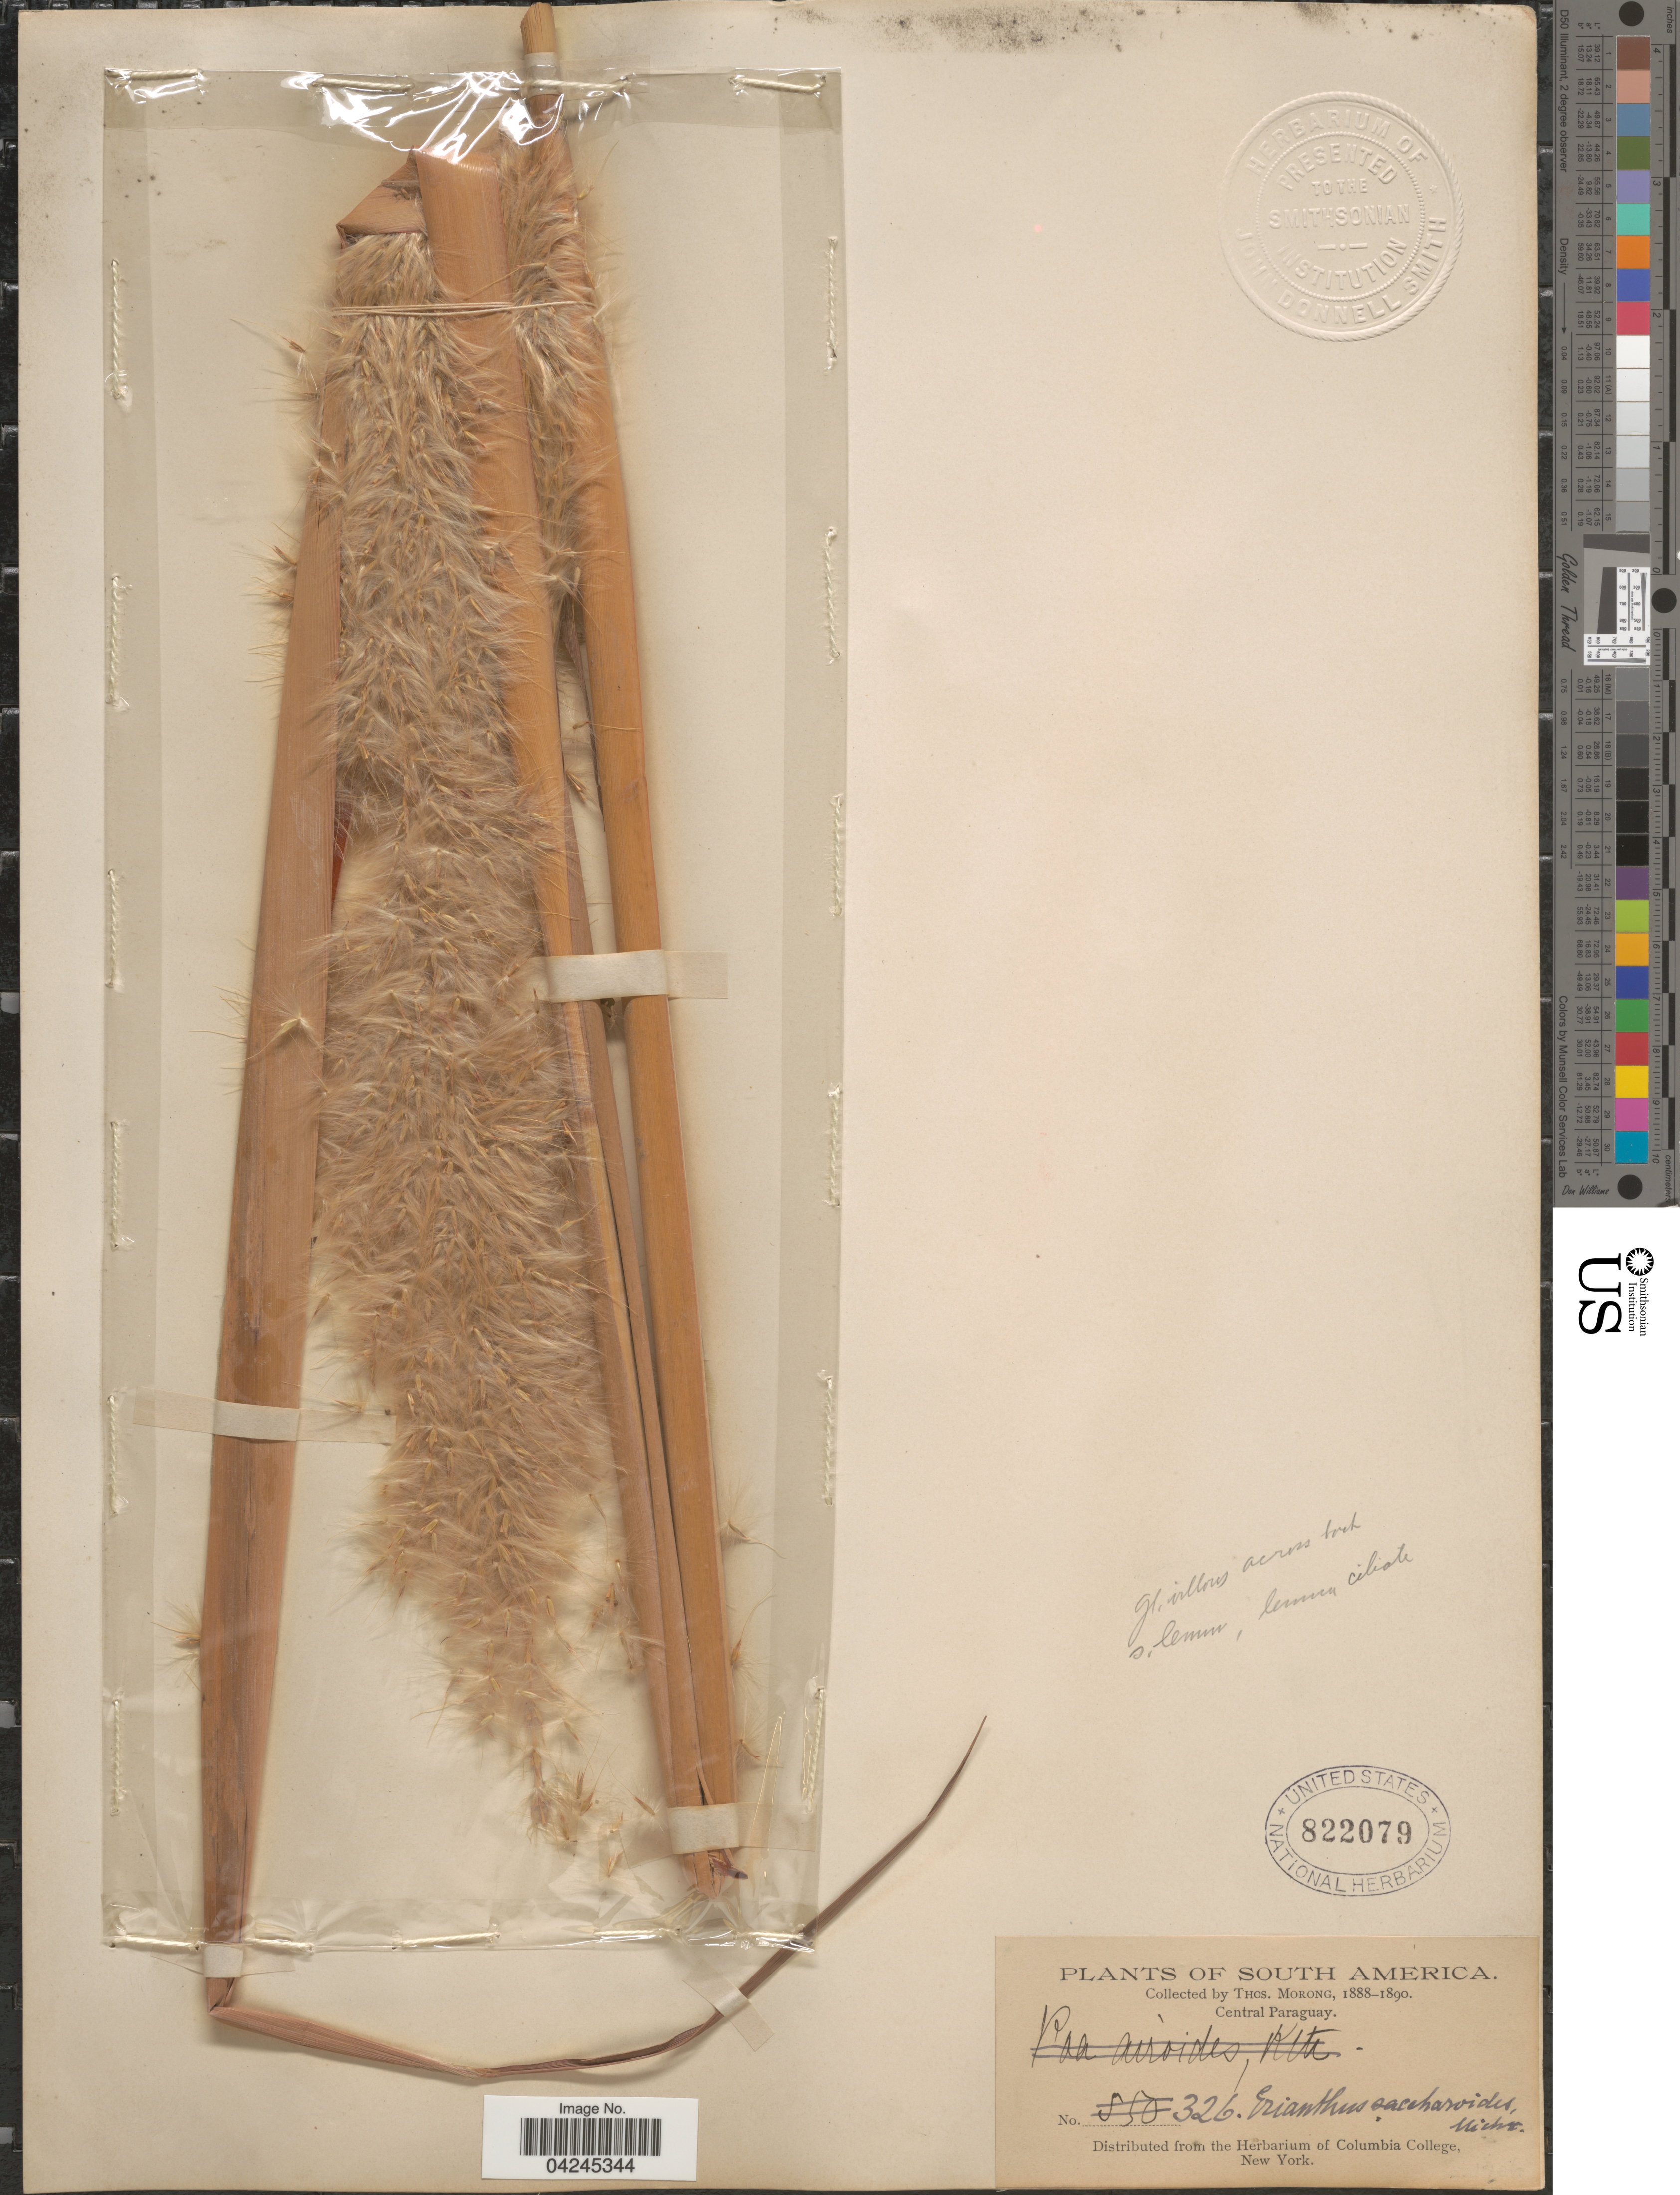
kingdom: Plantae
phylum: Tracheophyta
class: Liliopsida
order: Poales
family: Poaceae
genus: Erianthus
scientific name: Erianthus angustifolius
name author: Nees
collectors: ex herb. T. Morong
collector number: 326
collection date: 1888/1890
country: Paraguay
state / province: Central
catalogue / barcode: US 822079